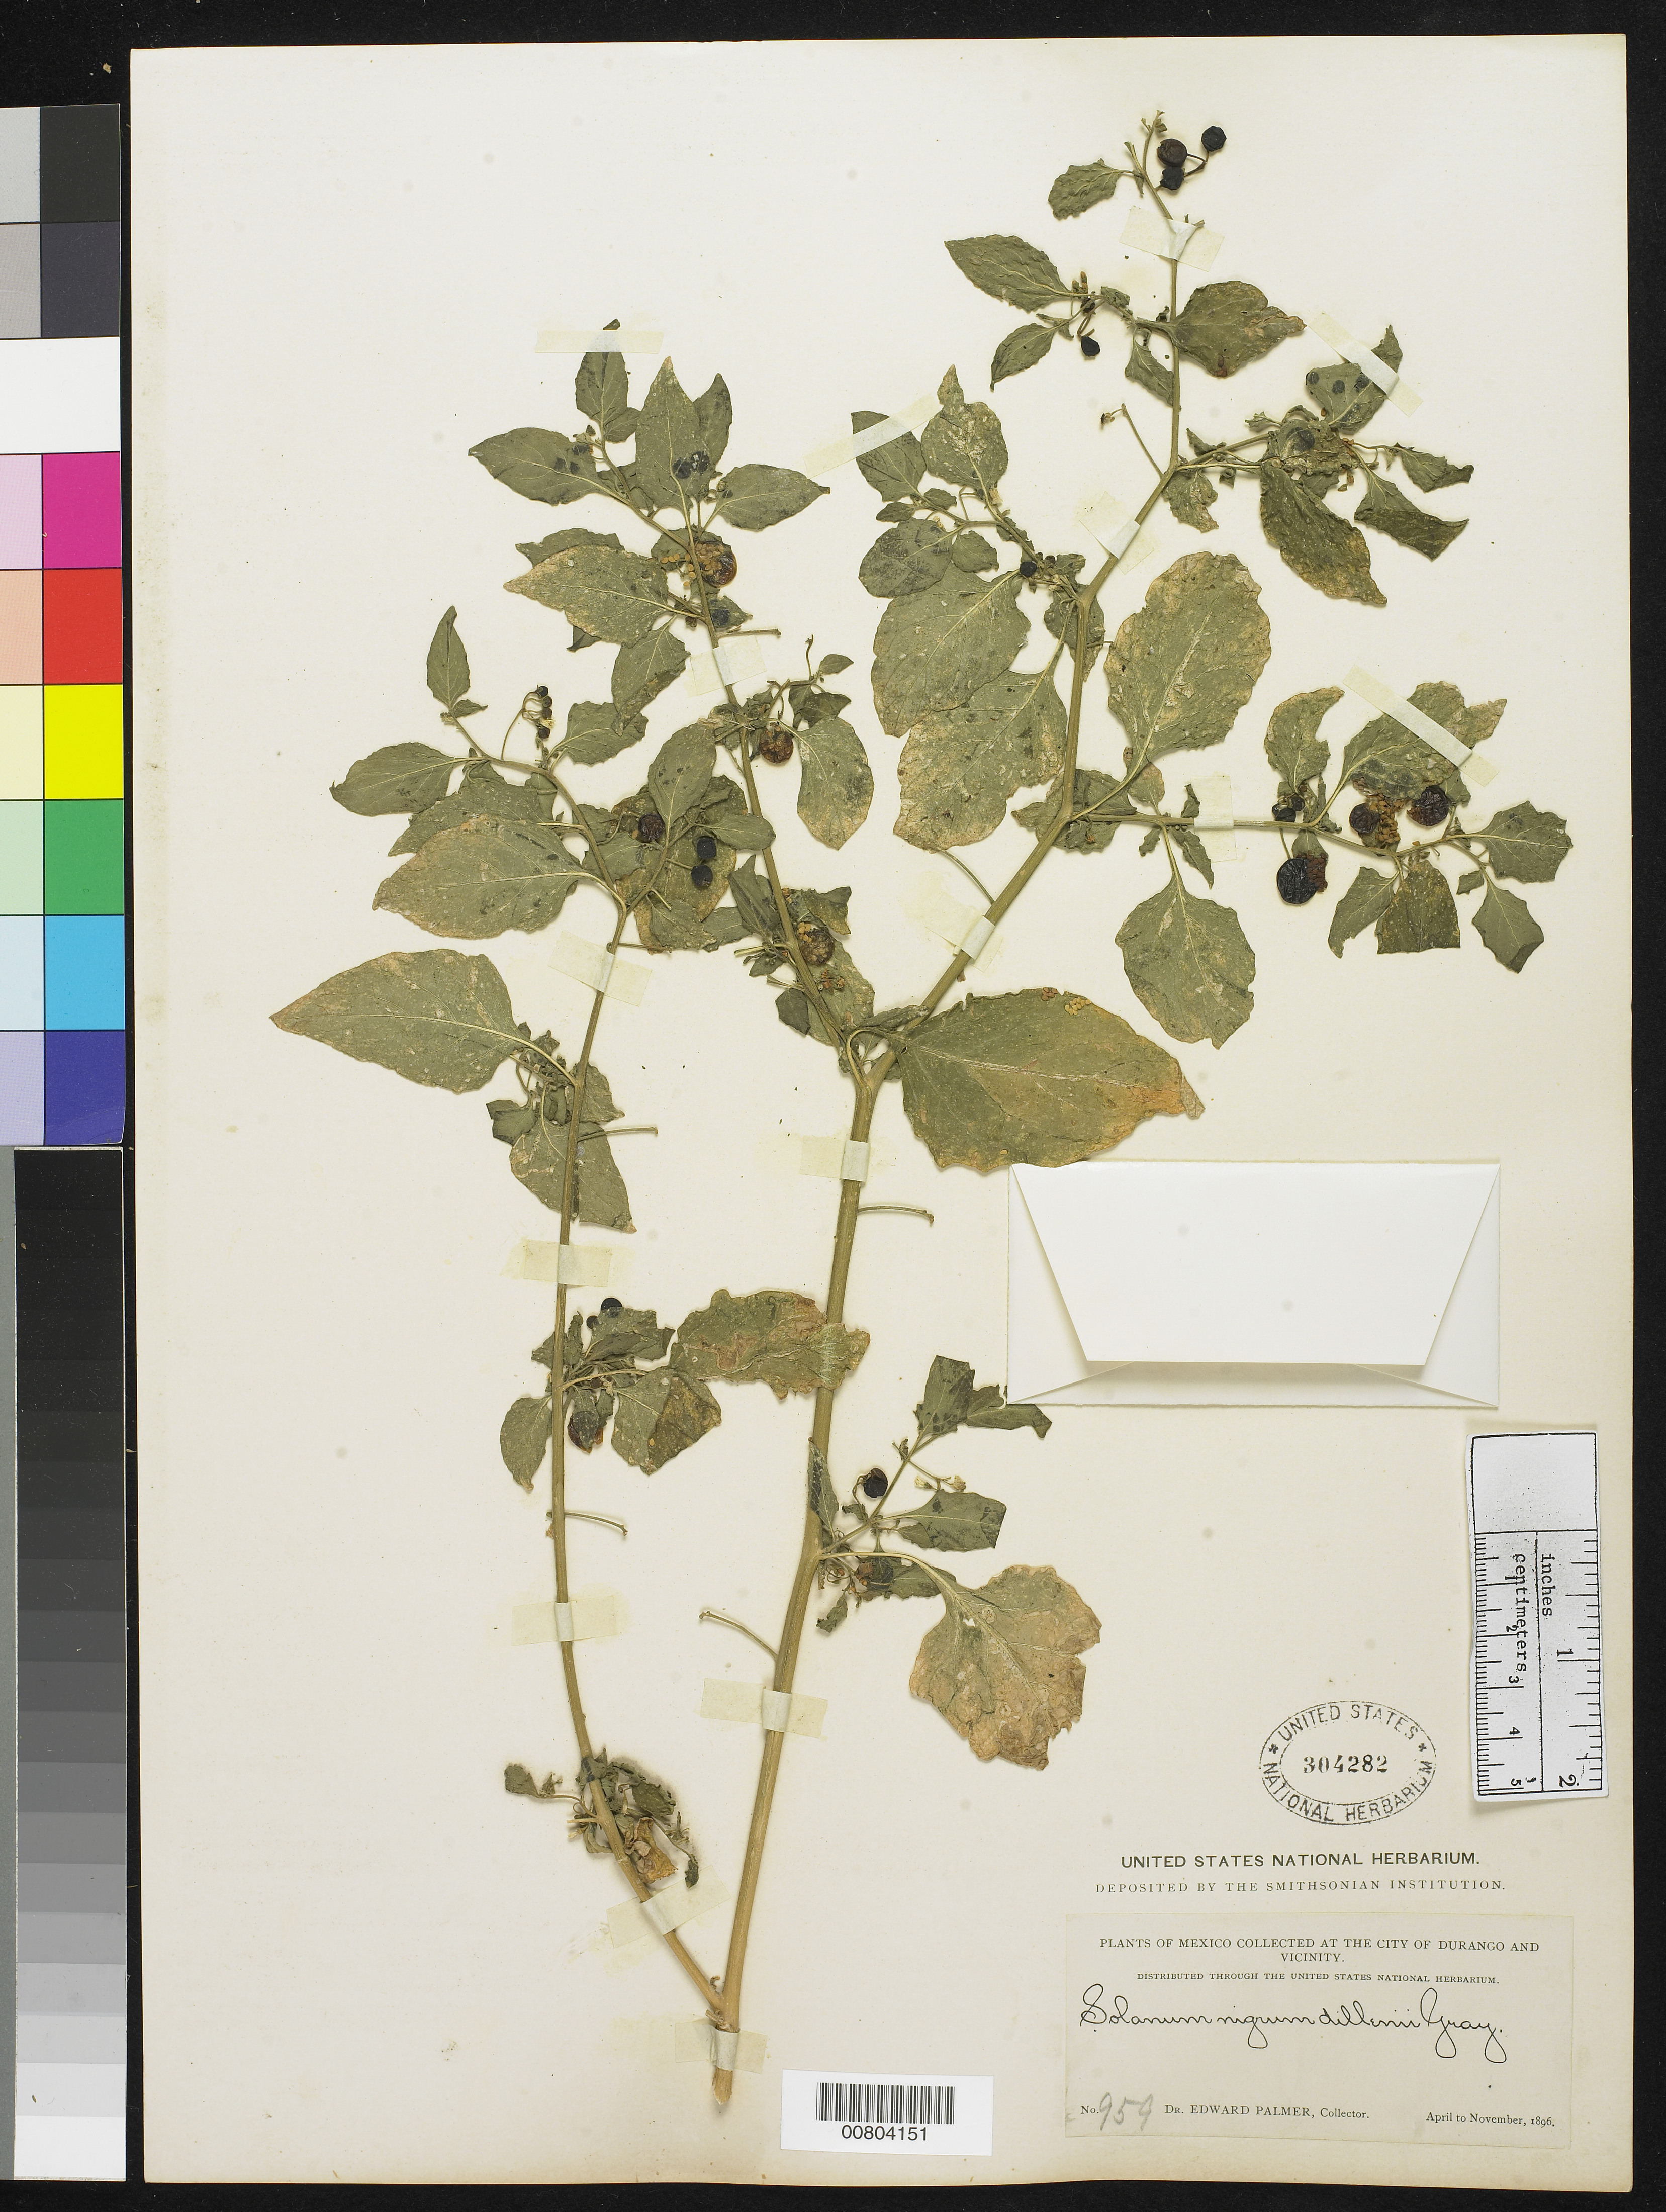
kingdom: Plantae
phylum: Tracheophyta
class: Magnoliopsida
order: Solanales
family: Solanaceae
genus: Solanum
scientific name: Solanum americanum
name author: Mill.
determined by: Knapp, S. D.; Särkinen, T.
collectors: E. Palmer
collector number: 959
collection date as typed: Apr 1896 to -- Nov 1896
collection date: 1896-04/1896-11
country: Mexico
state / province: Durango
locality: City of Durango and vicinity.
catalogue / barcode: US 304282